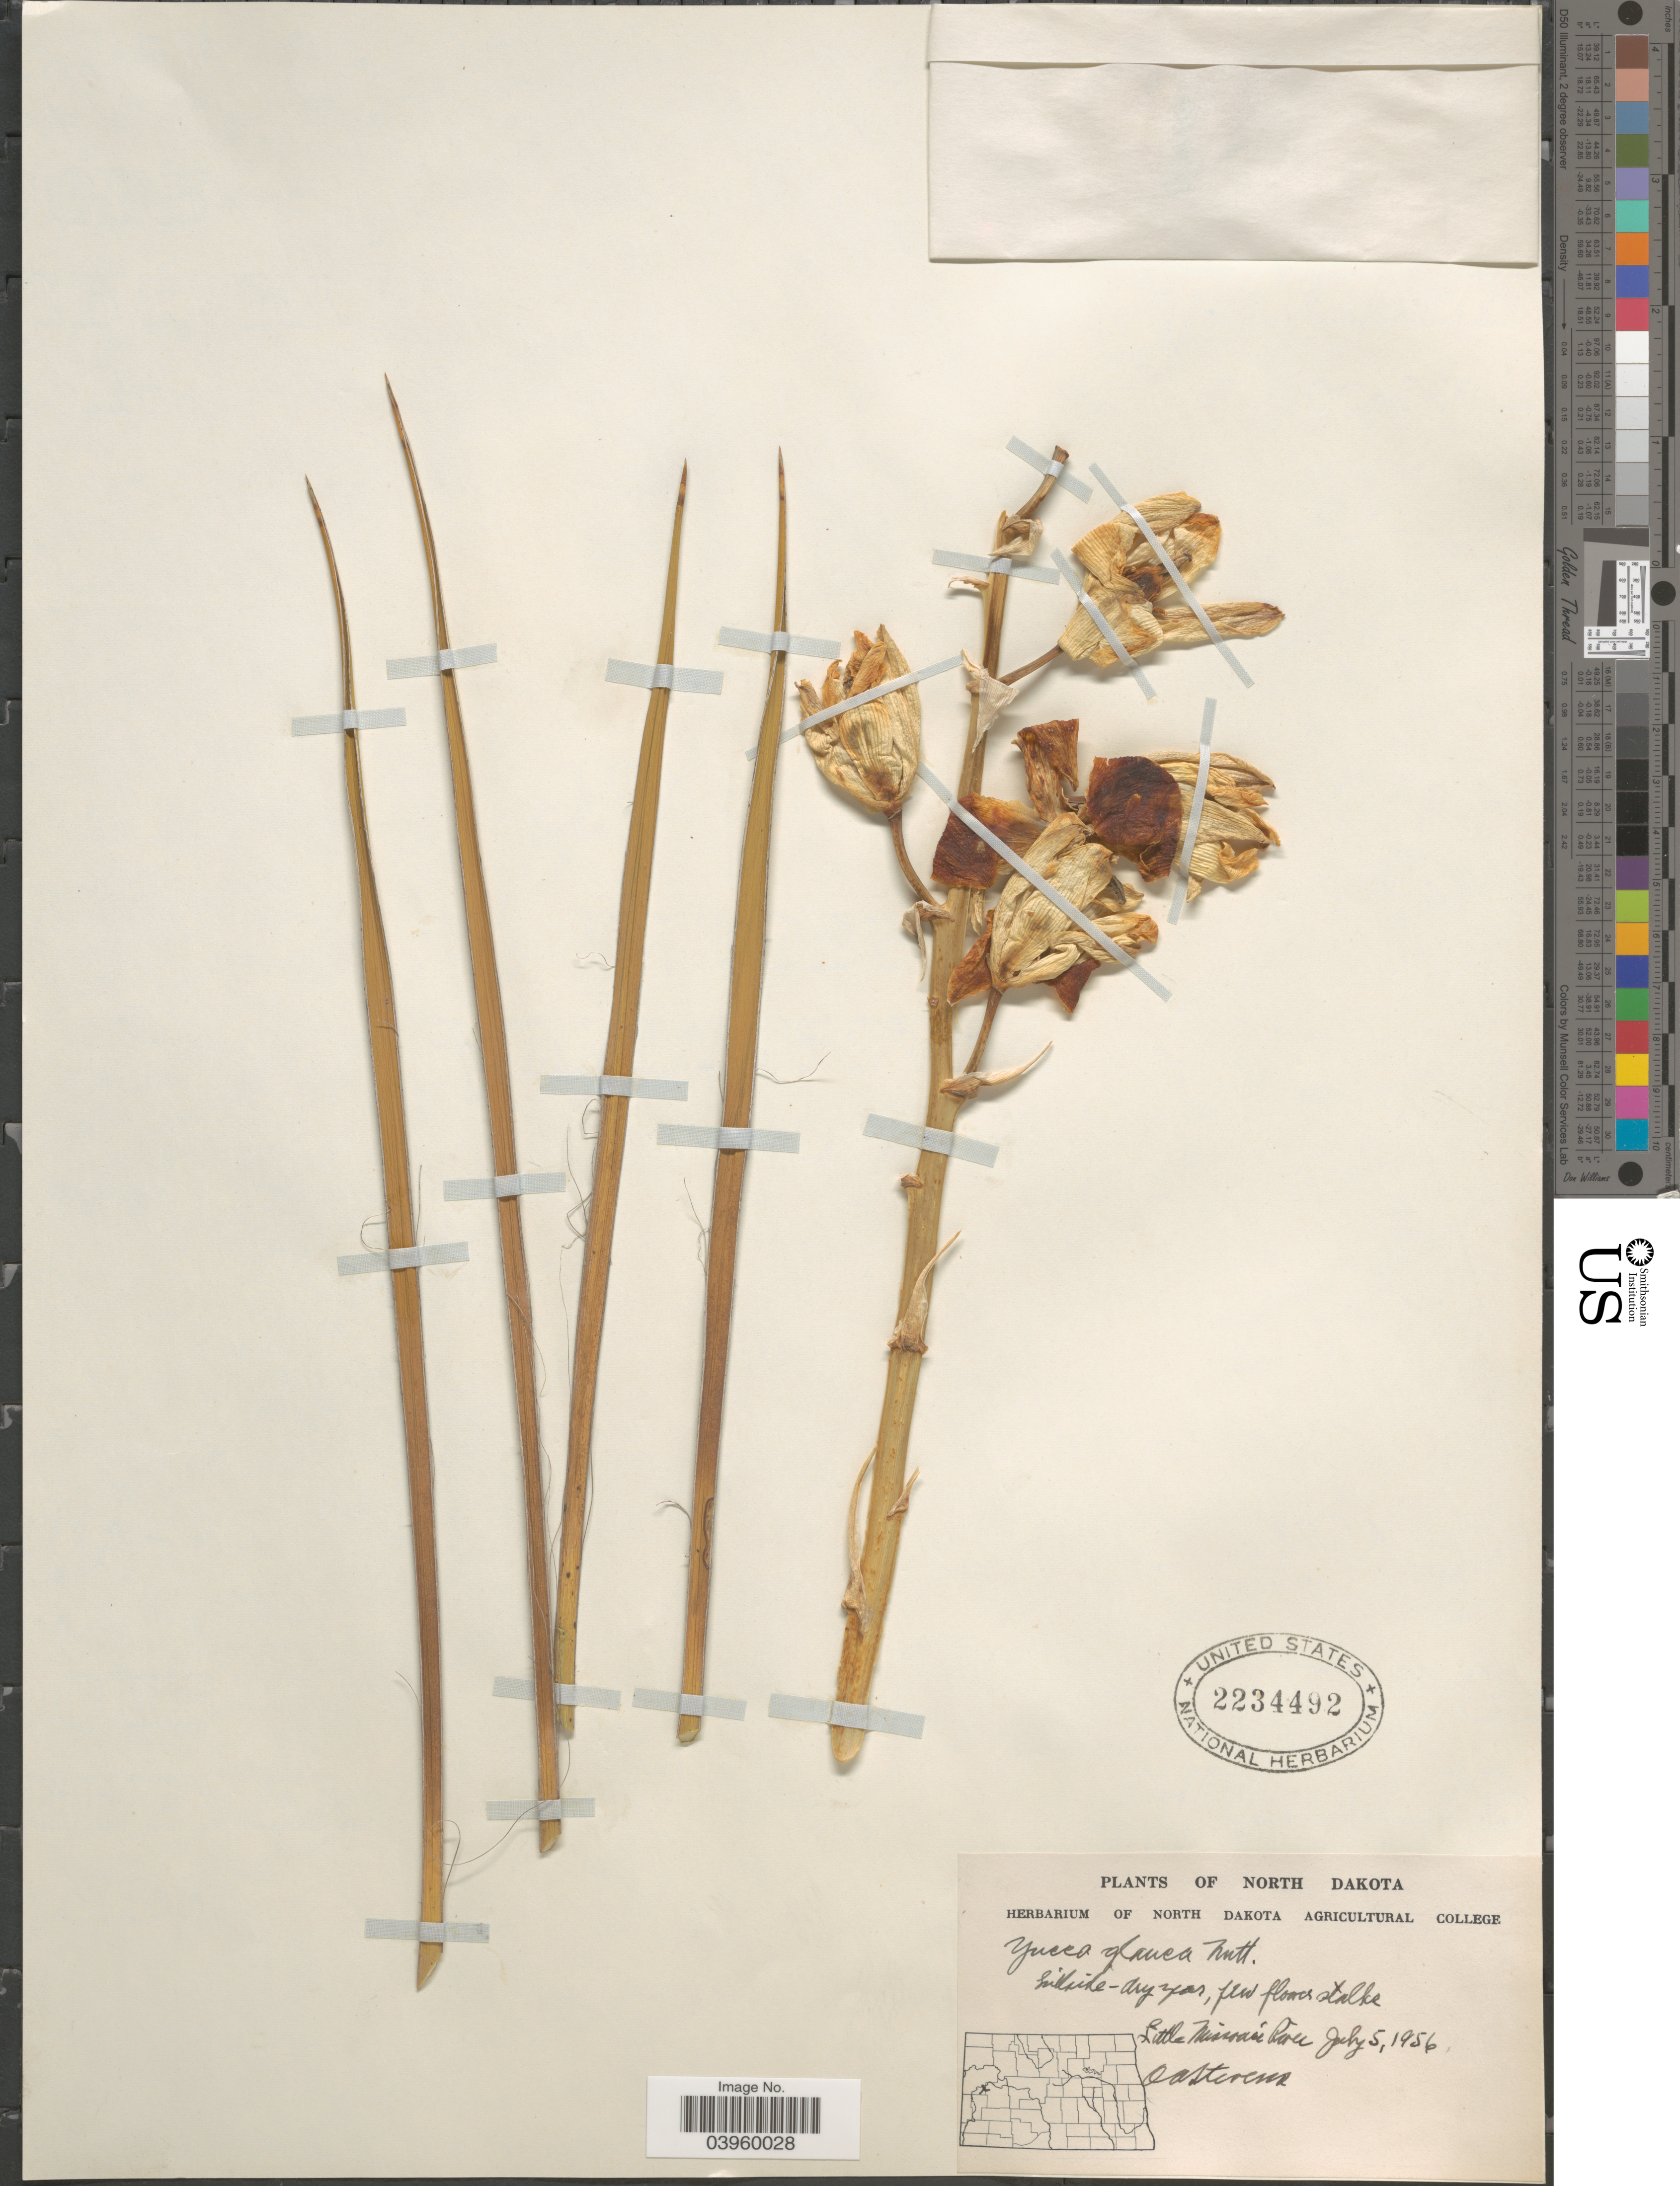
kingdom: Plantae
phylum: Tracheophyta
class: Liliopsida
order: Asparagales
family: Asparagaceae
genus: Yucca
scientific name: Yucca glauca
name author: Nutt.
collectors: O. A. Stevens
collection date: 1956-07-05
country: United States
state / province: North Dakota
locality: Little Missouri River.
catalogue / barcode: US 2234492